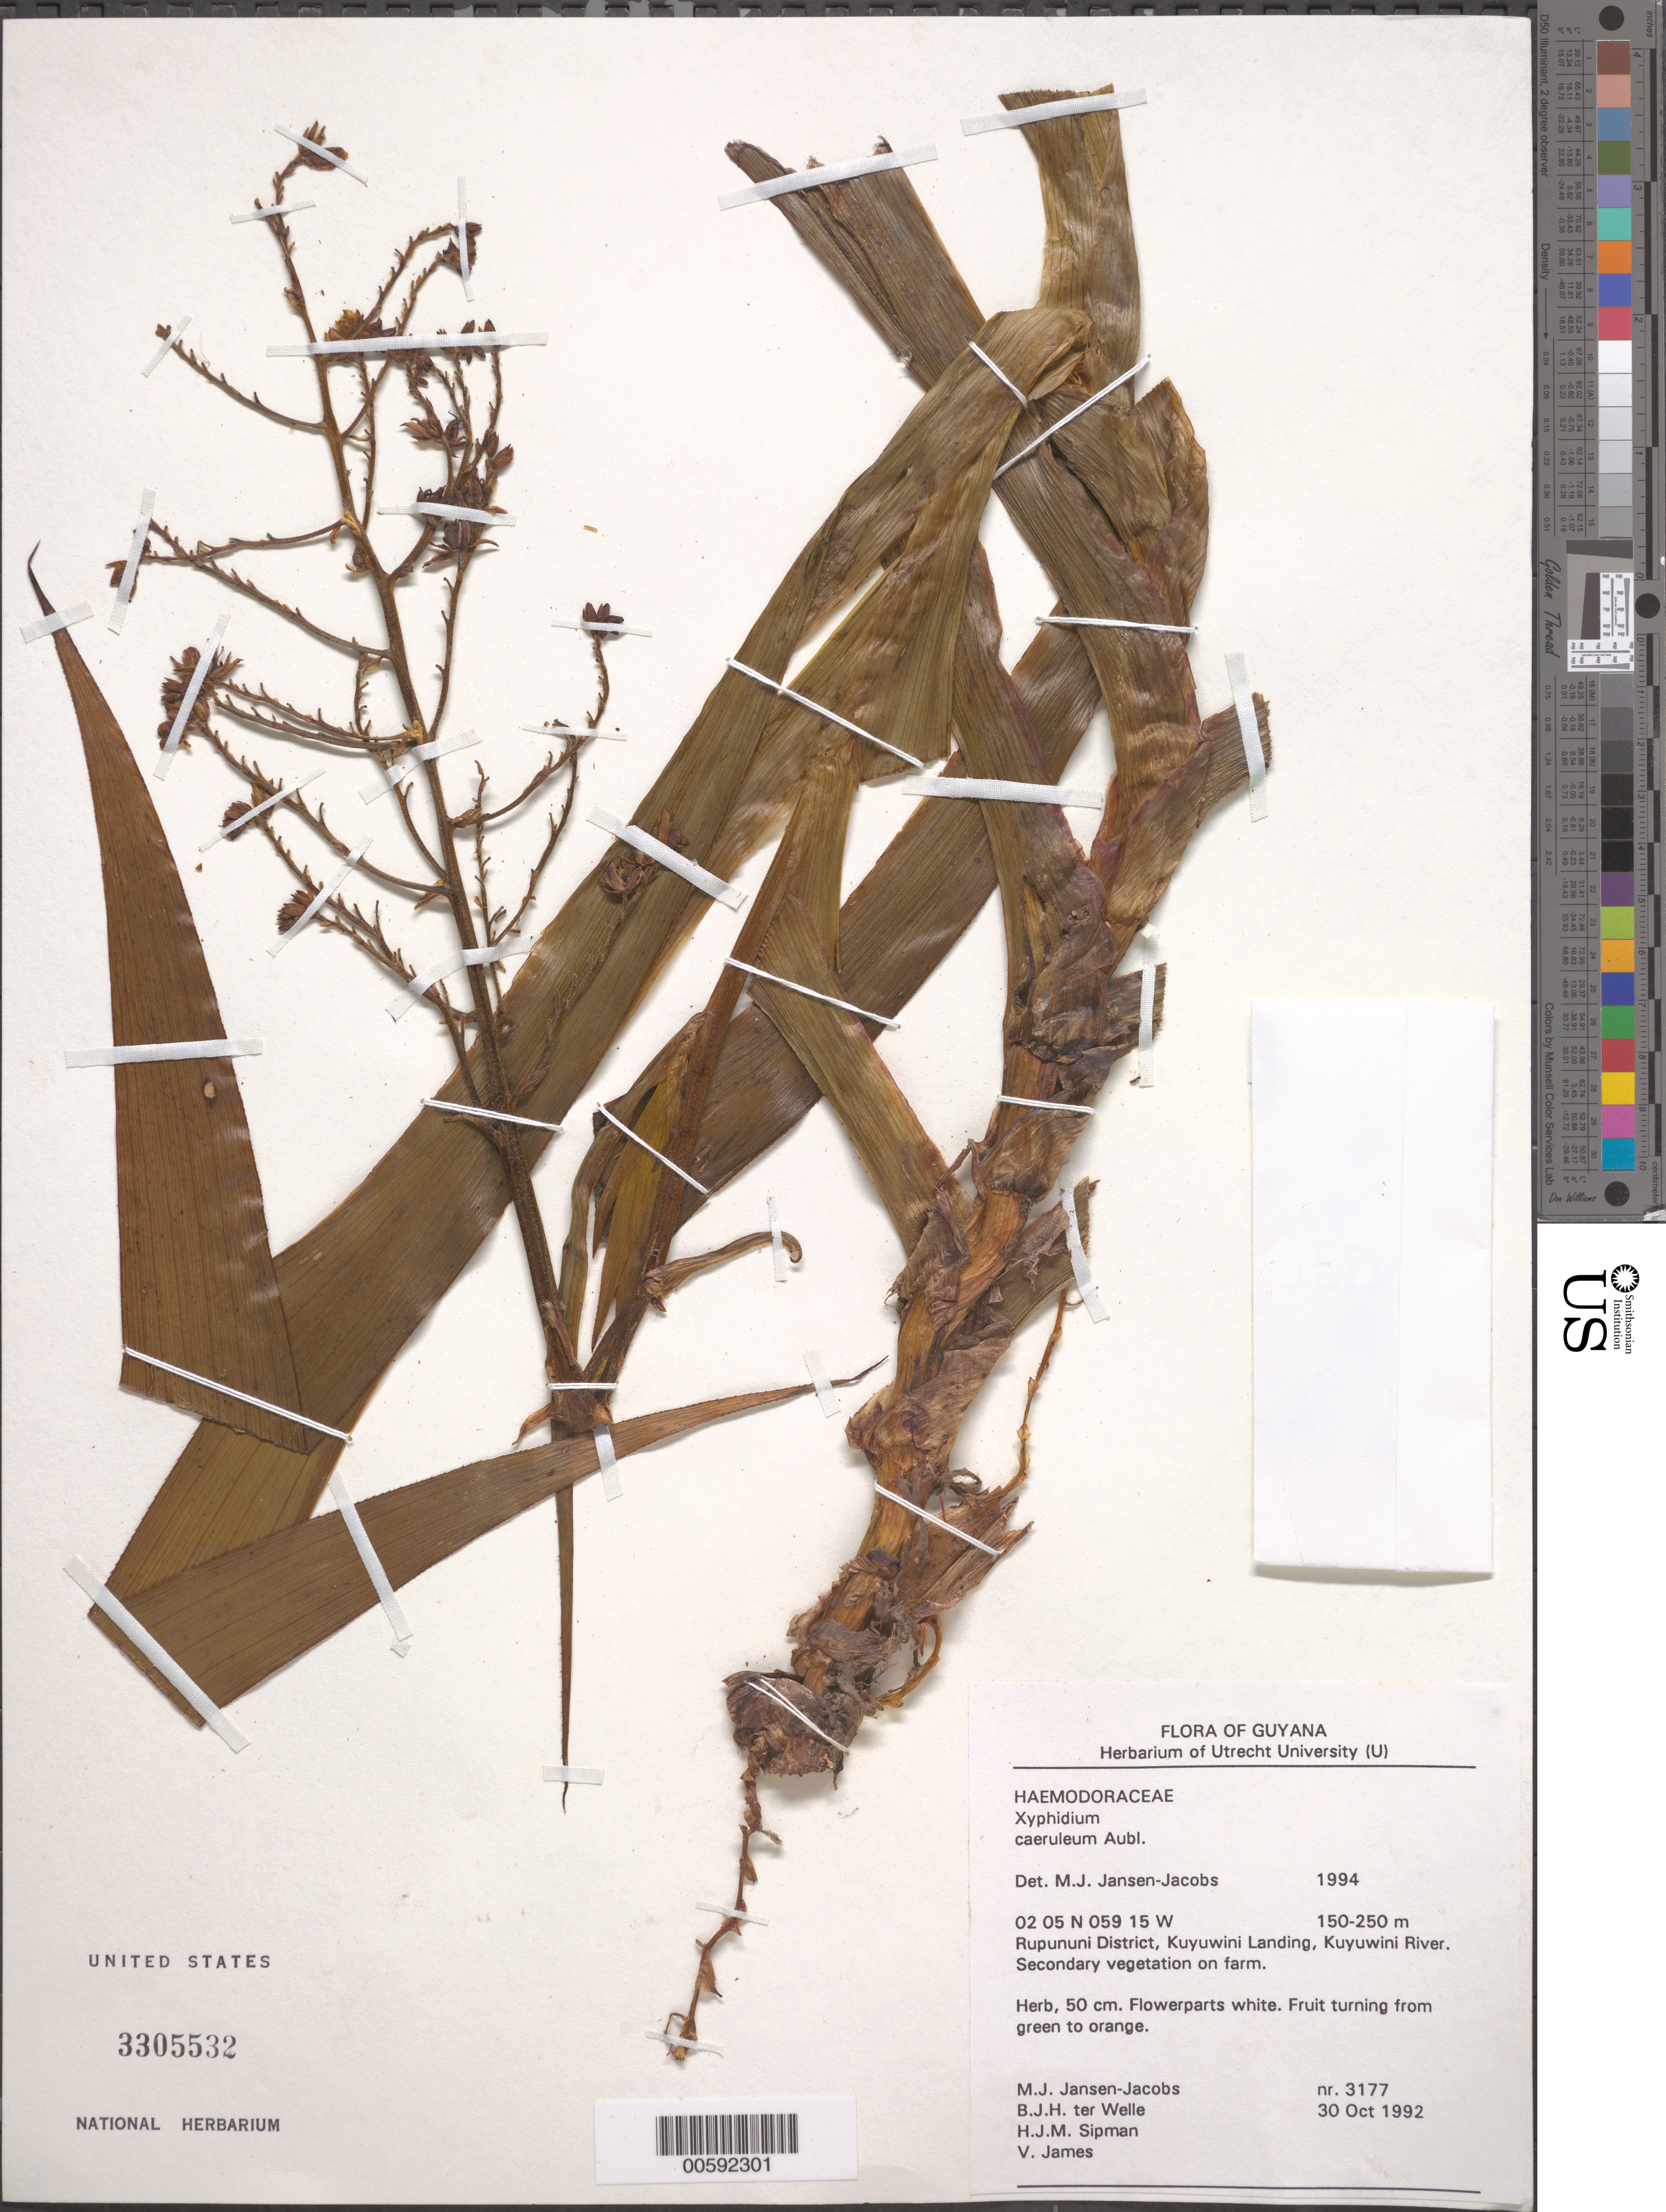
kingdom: Plantae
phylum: Tracheophyta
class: Liliopsida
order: Commelinales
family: Haemodoraceae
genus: Xiphidium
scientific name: Xiphidium caeruleum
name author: Aubl.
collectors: M. J. Jansen-Jacobs, B. Welle, H. J. M. Sipman & V. James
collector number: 3177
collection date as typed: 30 Oct 1992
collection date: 1992-10-30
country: Guyana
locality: Rupununi Dist., Kuyuwini Landing, Kuyuwini River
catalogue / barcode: US 3305532